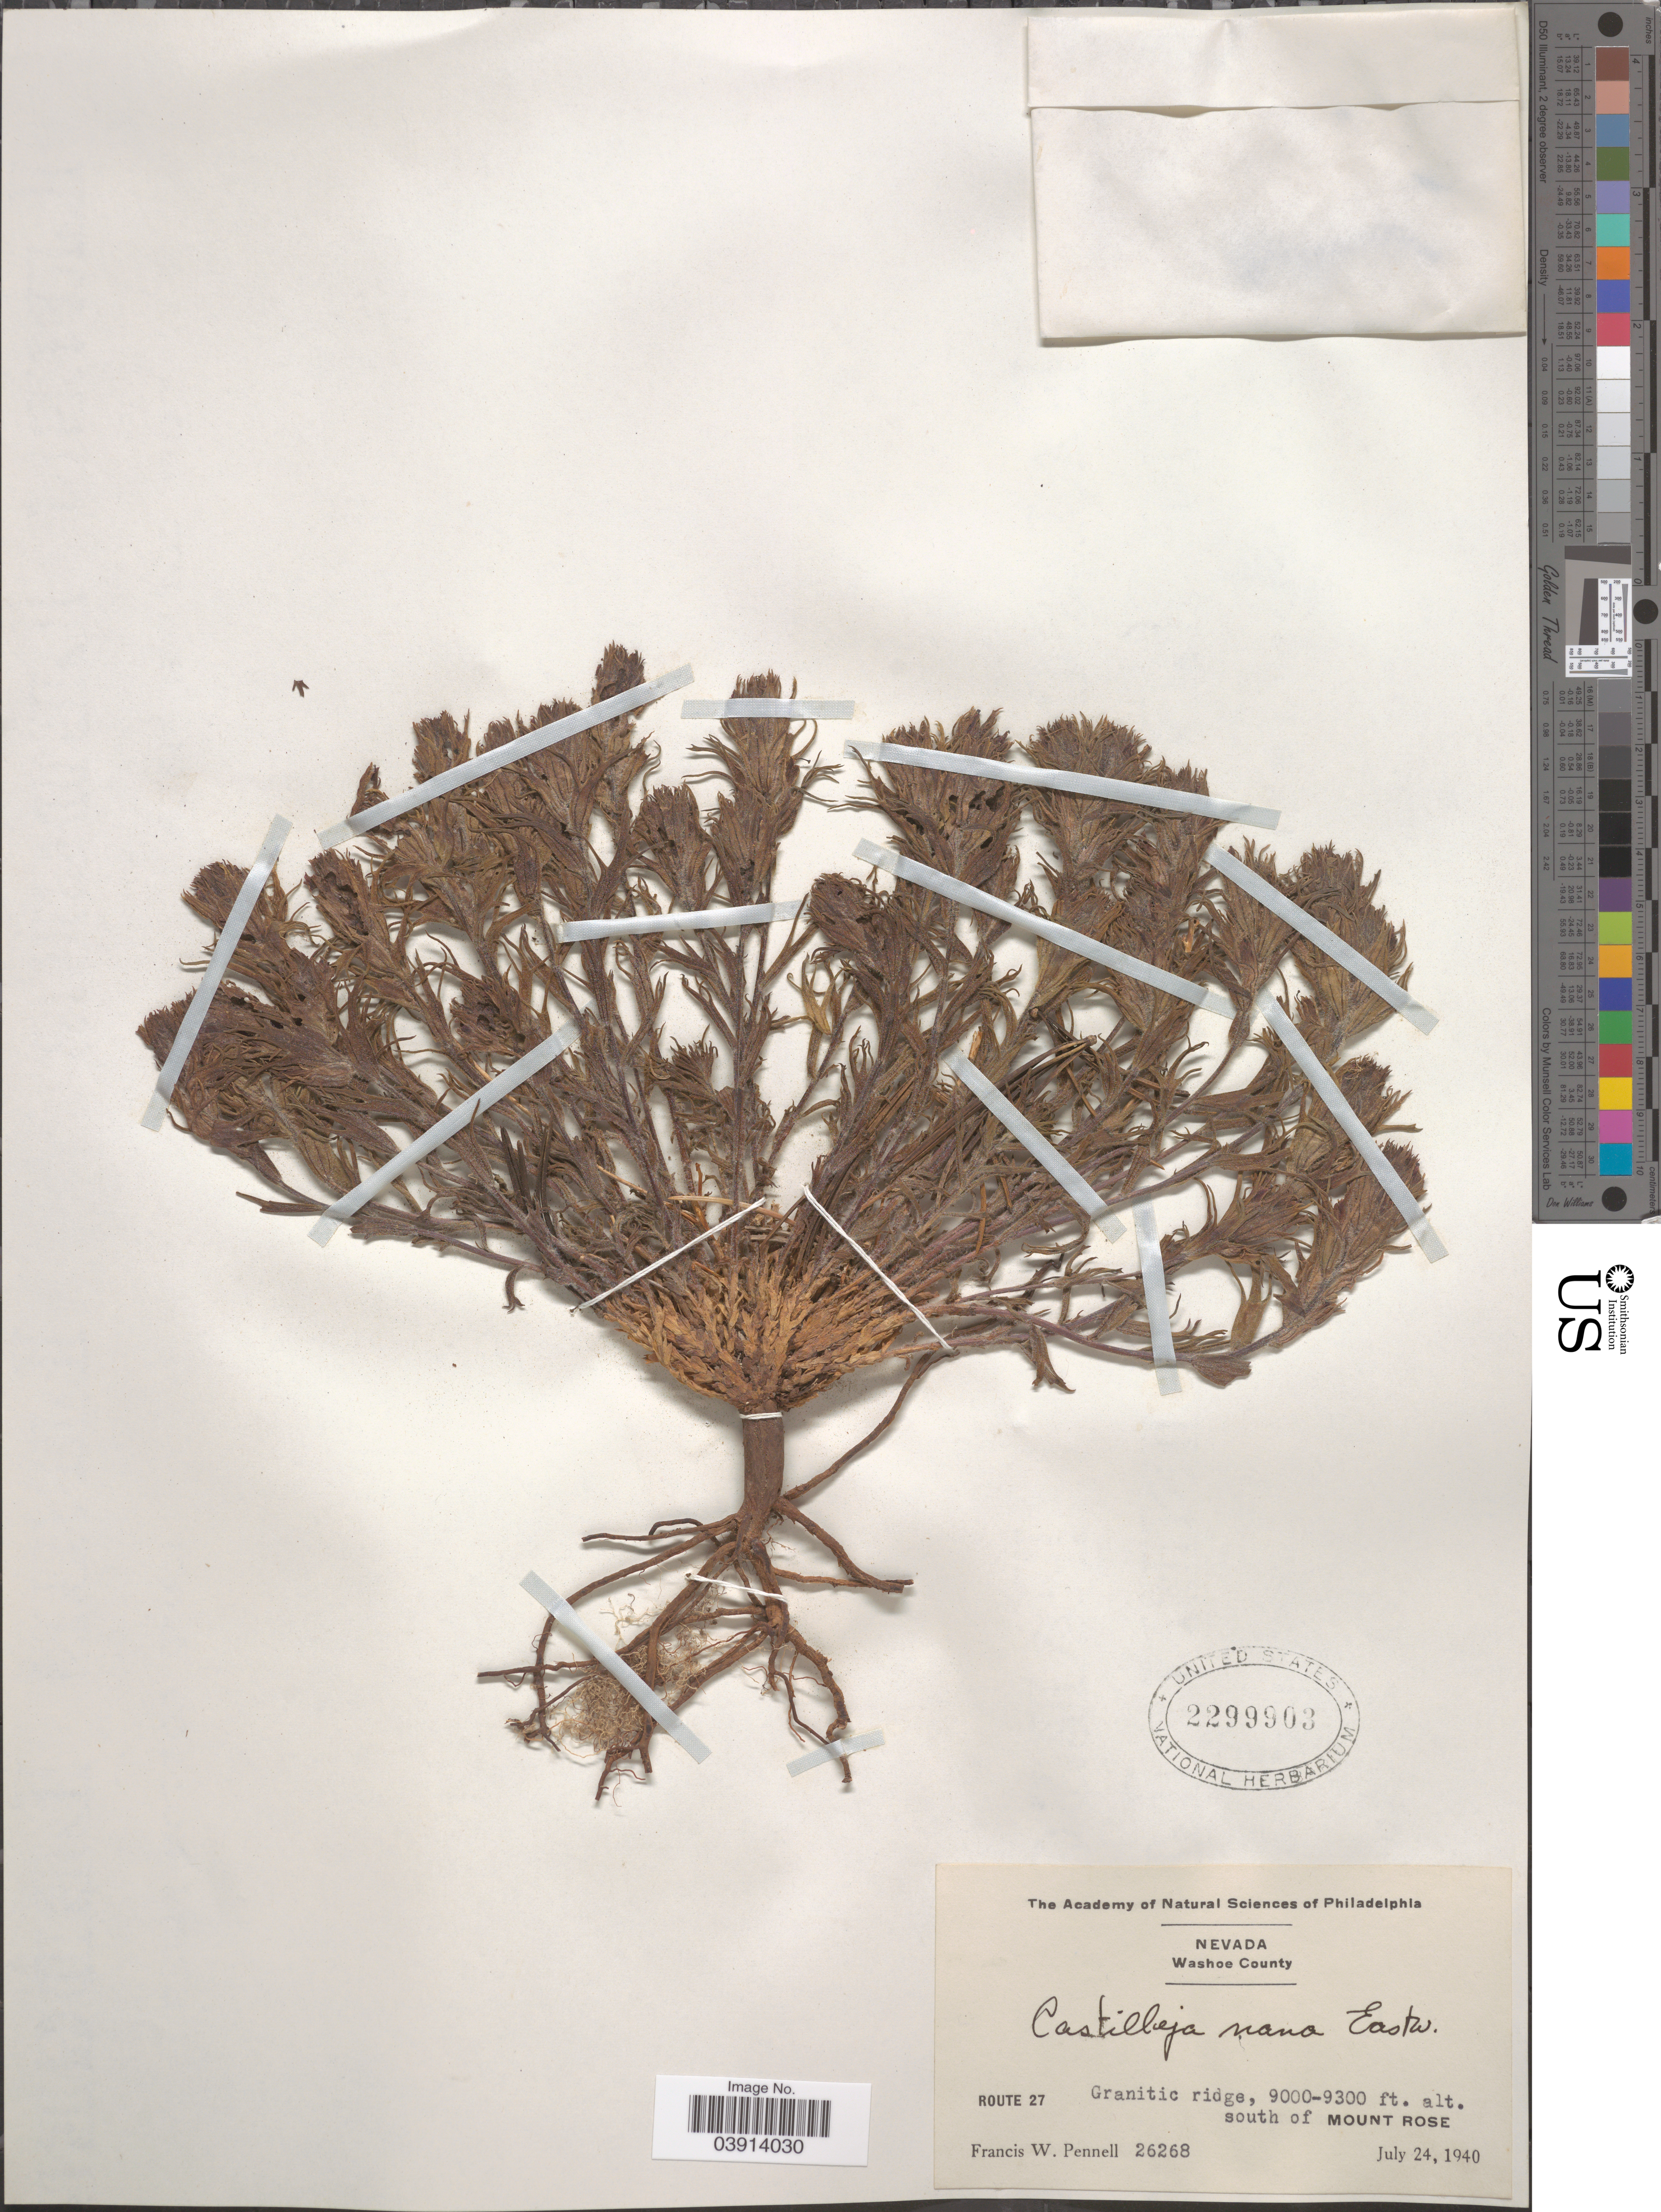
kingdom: Plantae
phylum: Tracheophyta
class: Magnoliopsida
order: Lamiales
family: Orobanchaceae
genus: Castilleja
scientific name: Castilleja rubida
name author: Piper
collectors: F. W. Pennell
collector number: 26268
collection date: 1940-07-24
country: United States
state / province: Nevada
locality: Washoe County. Route 27. South of Mount Rose.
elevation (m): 2743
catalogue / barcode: US 2299903